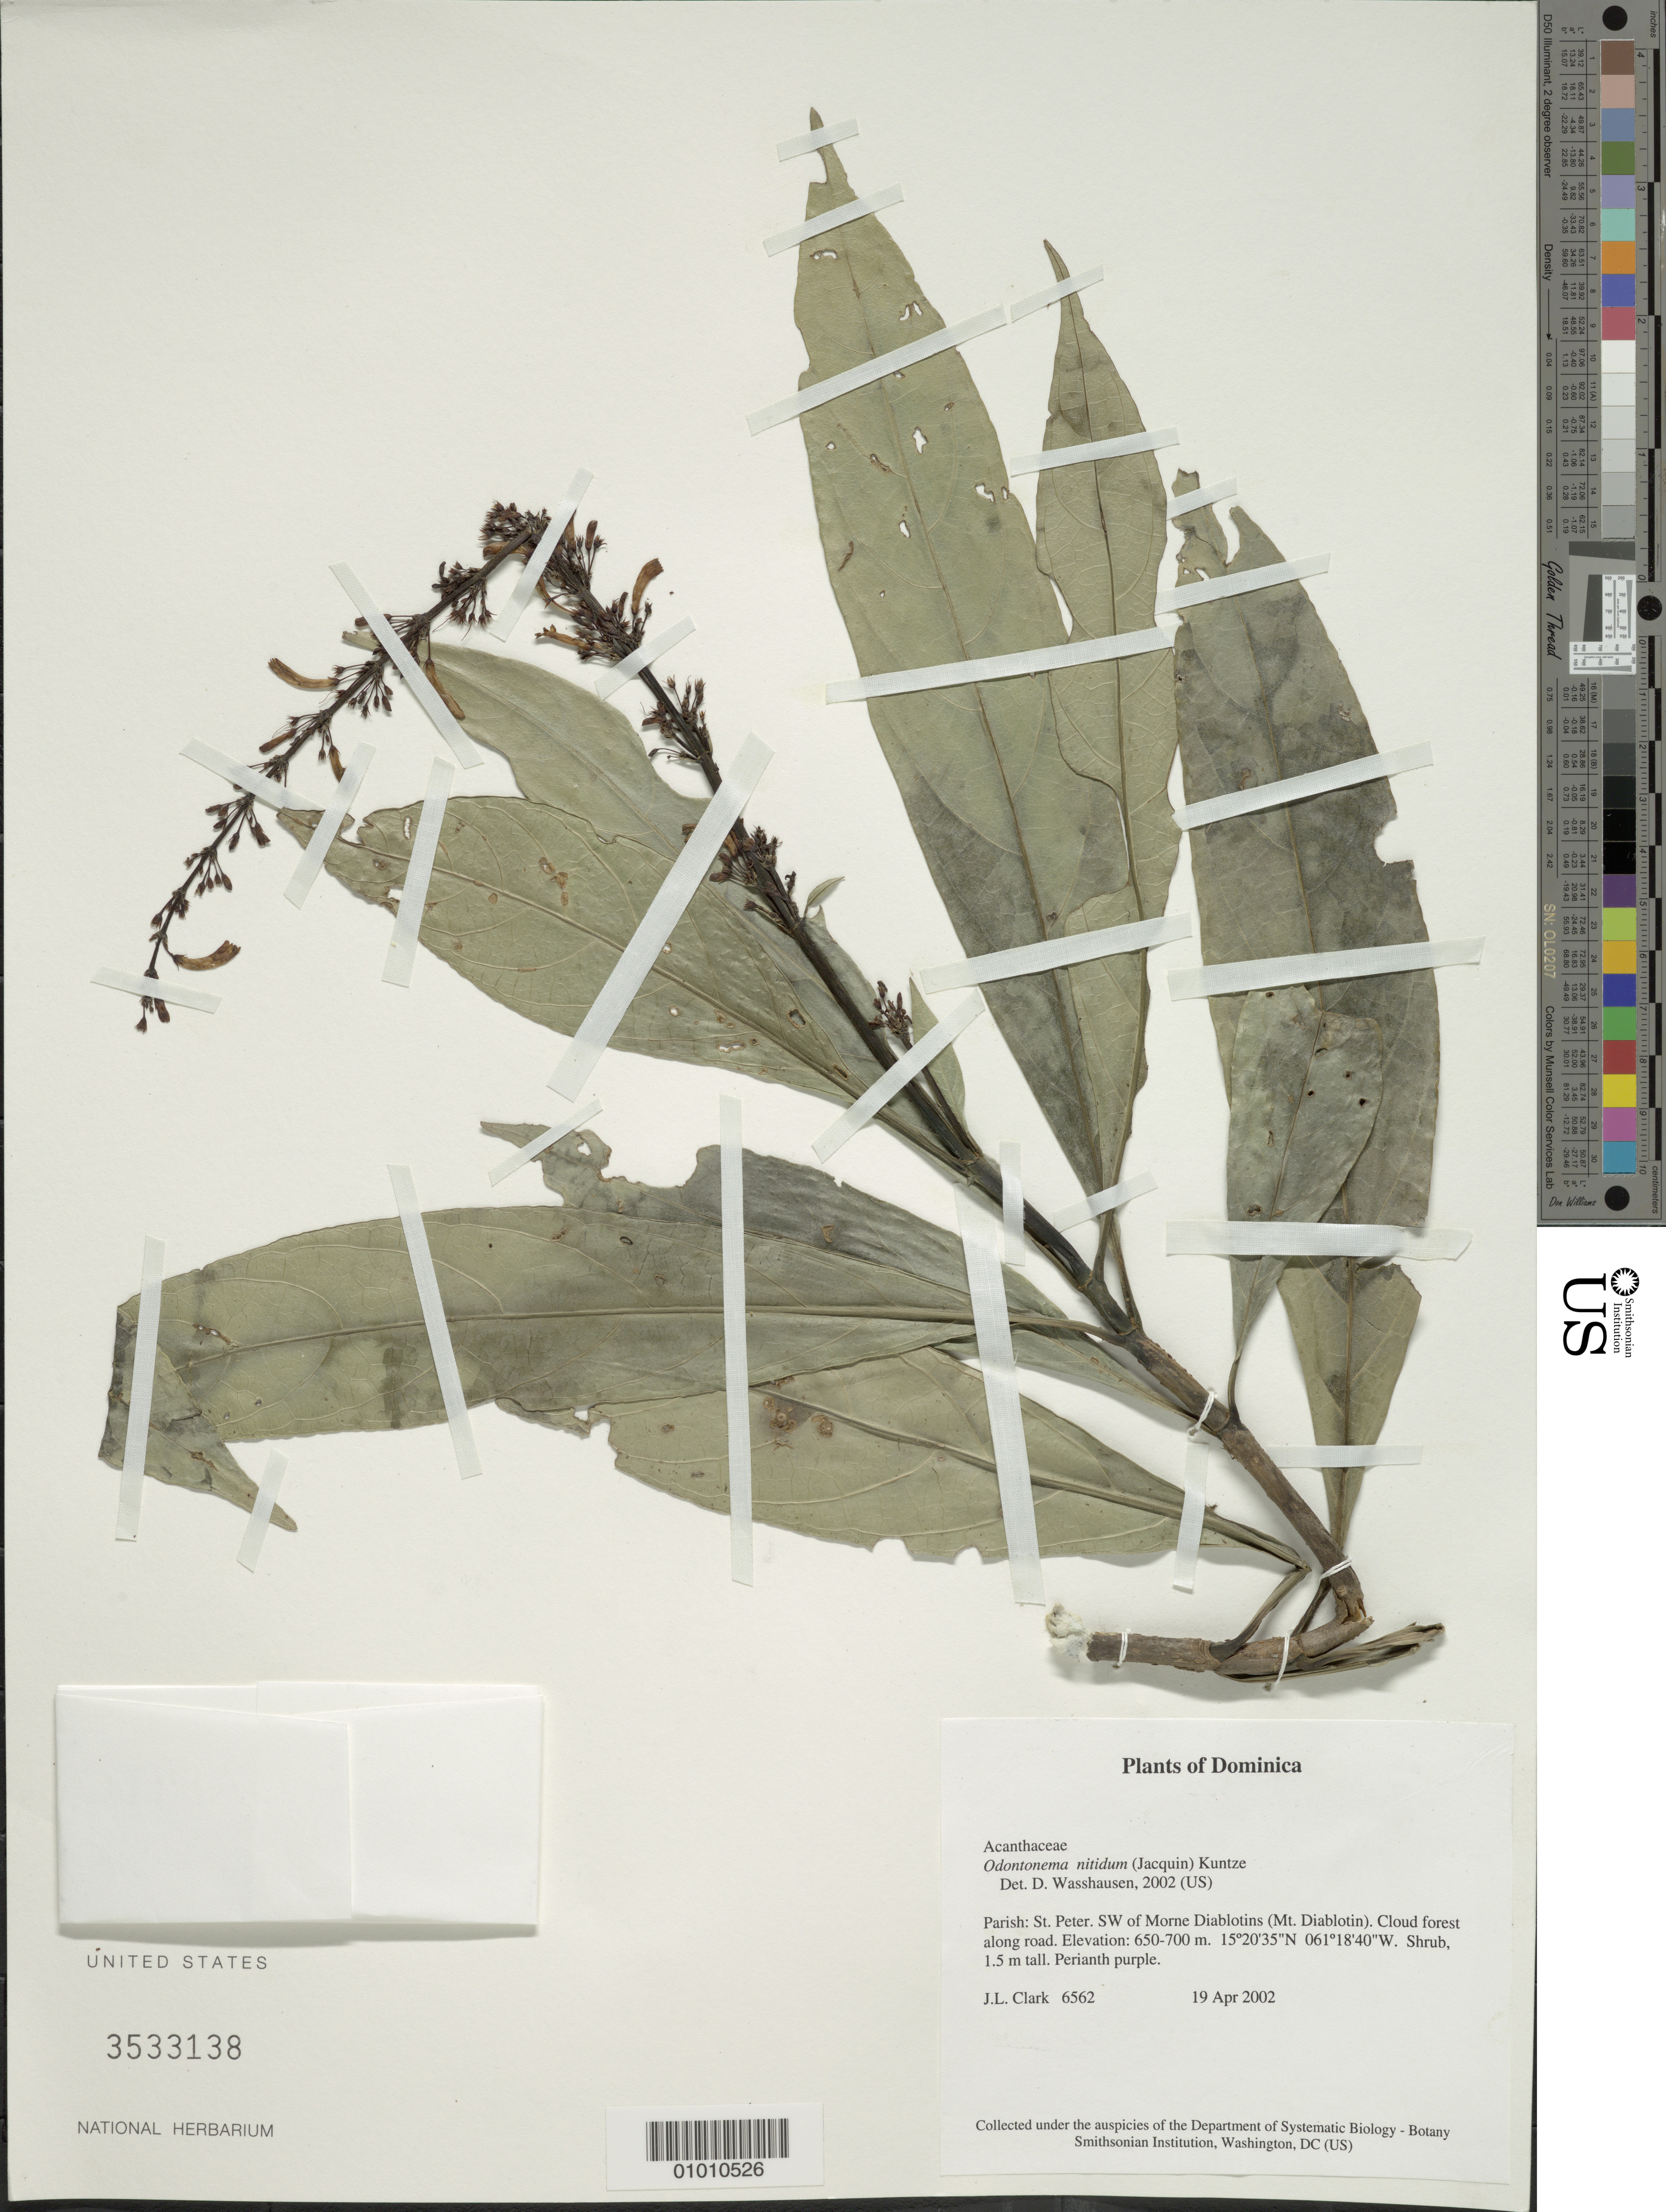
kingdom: Plantae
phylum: Tracheophyta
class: Magnoliopsida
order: Lamiales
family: Acanthaceae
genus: Odontonema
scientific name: Odontonema nitidum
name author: (Jacq.) Kuntze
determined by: Wasshausen, Dieter C., (BOT), Smithsonian Institution - National Museum of Natural History (UNITED STATES)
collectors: J. L. Clark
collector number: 6562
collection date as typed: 19 Apr 2002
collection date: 2002-04-19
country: Dominica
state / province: St. Peter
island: Dominica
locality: SW of Morne Diablotins (Mt. Diablotin)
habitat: Cloud forest along road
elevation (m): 650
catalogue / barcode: US 3533138